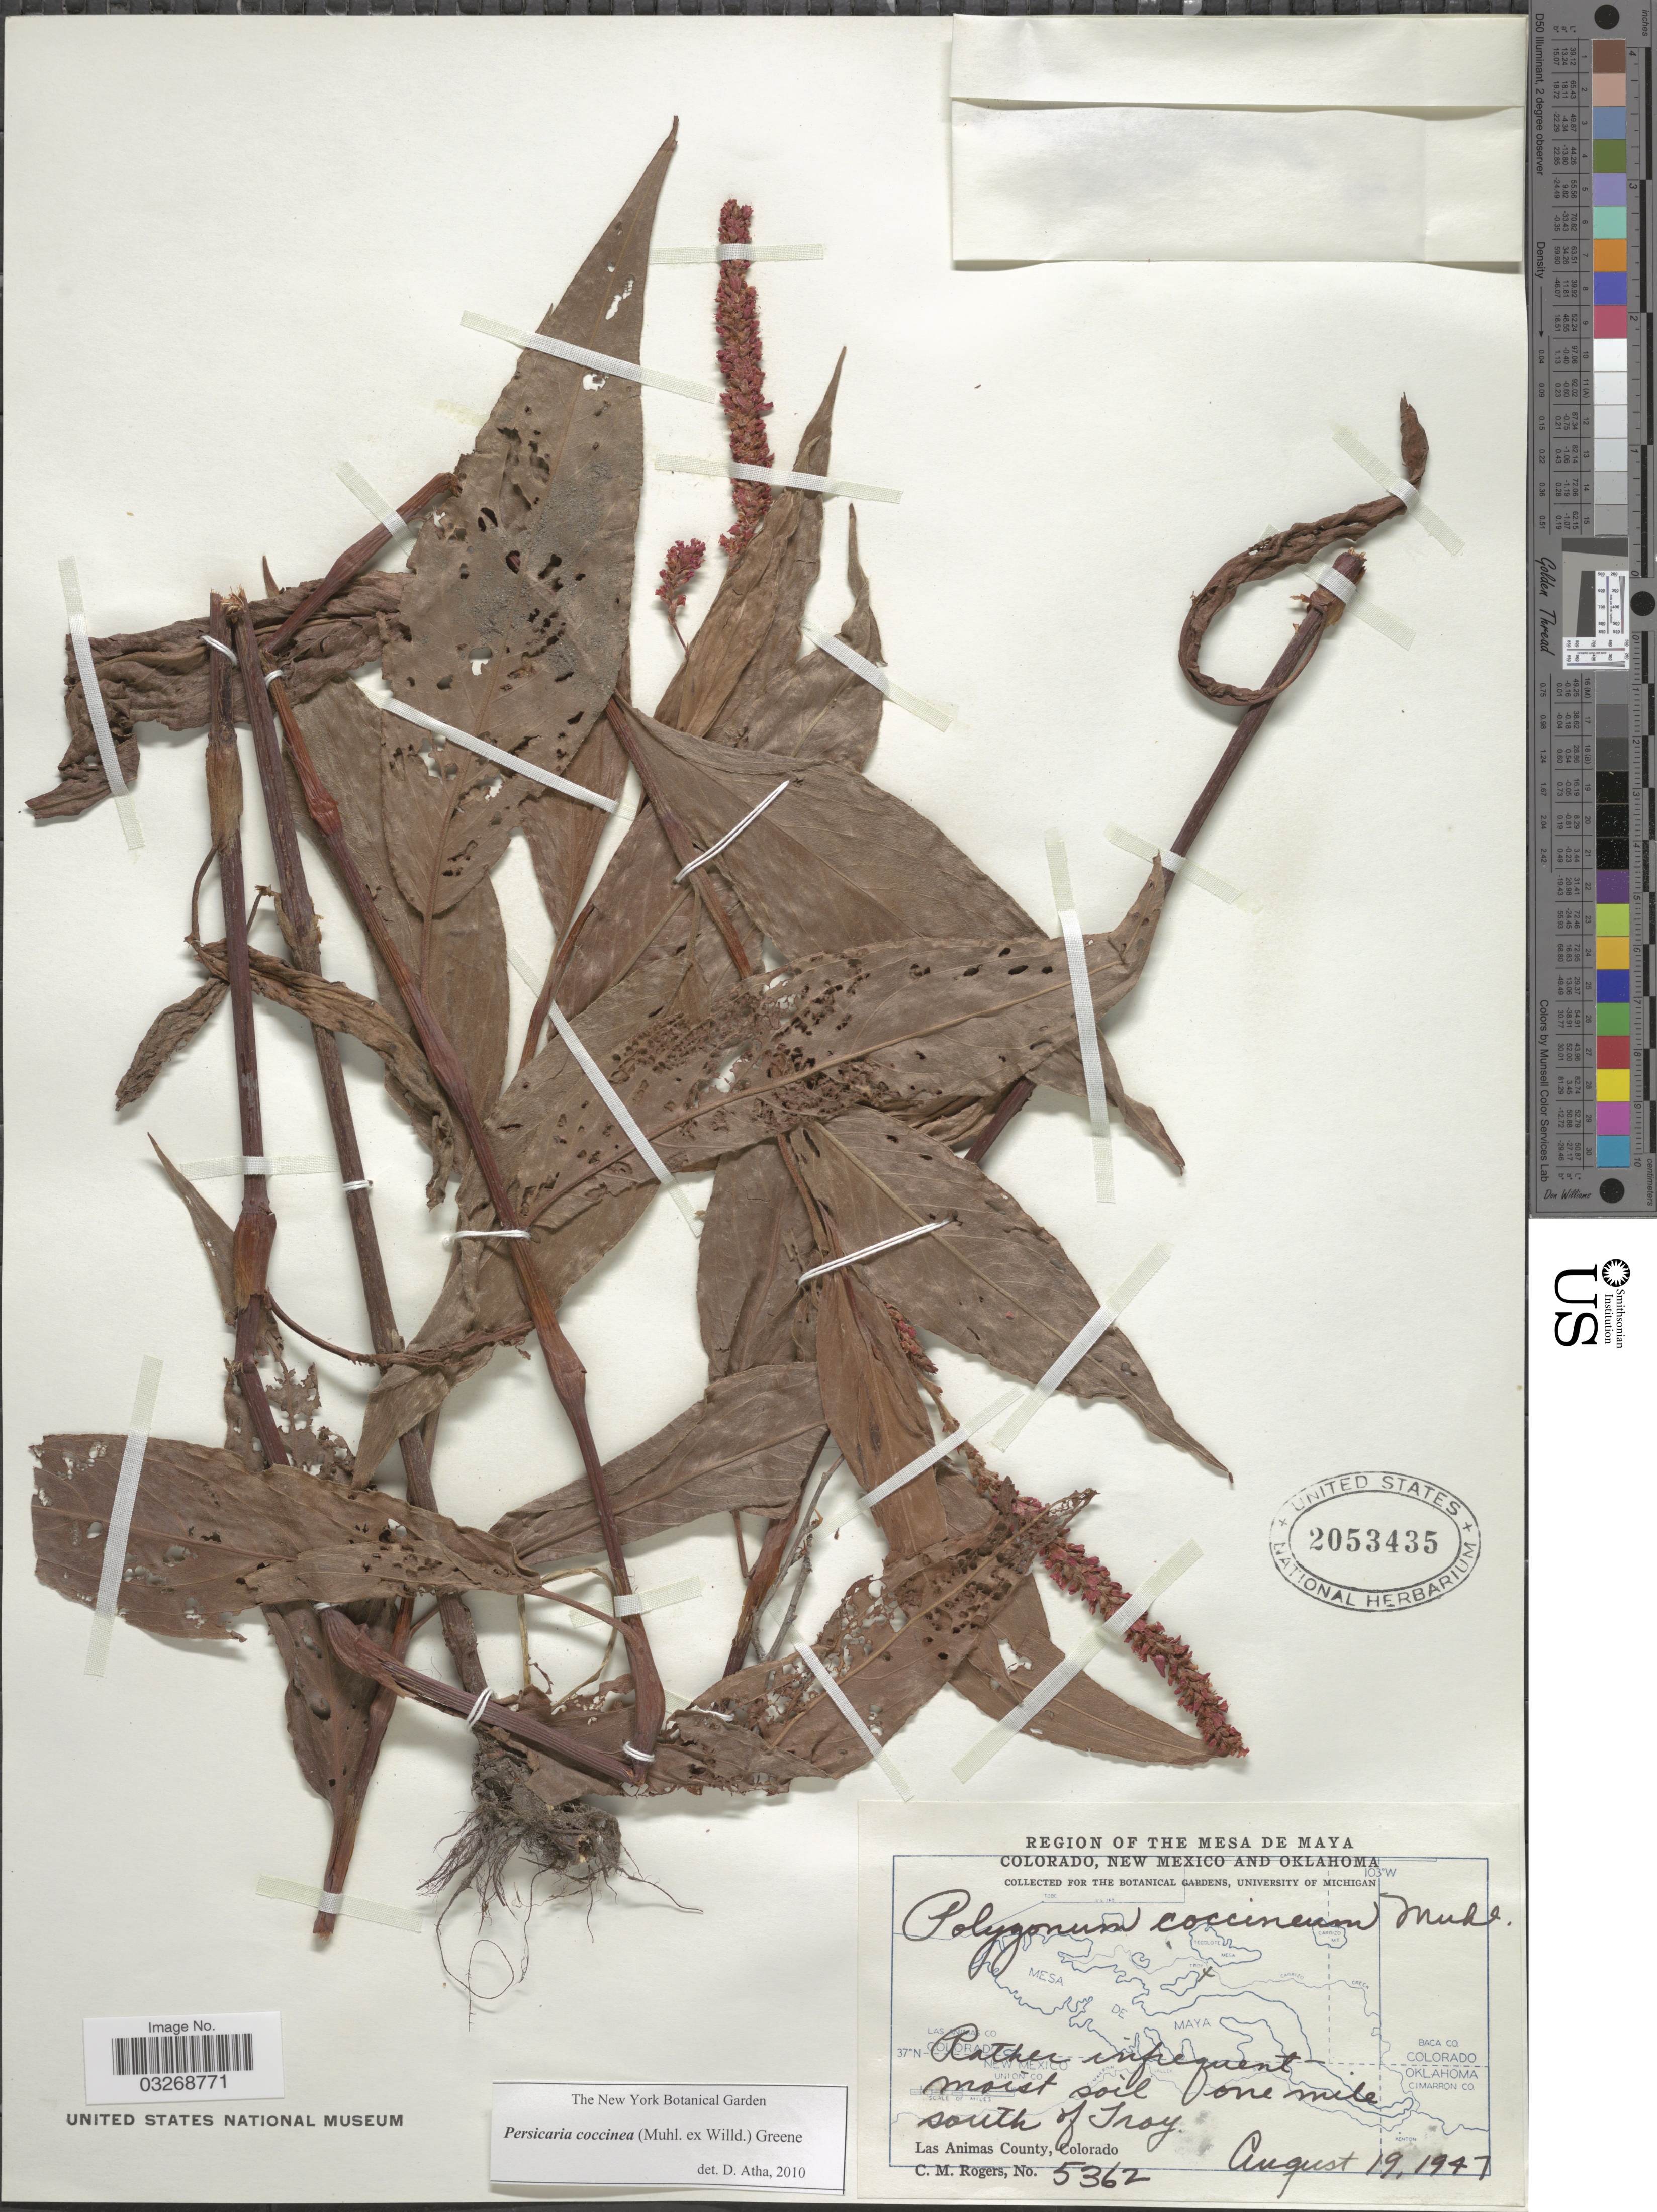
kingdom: Plantae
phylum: Tracheophyta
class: Magnoliopsida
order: Caryophyllales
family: Polygonaceae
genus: Persicaria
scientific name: Persicaria coccinea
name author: (Muhl. ex Willd.) Greene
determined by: Atha, D. E.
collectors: C. M. Rogers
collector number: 5362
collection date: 1947-08-19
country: United States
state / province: Colorado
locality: Region of the Mesa de Maya. One mile south of Troy. Las Animas County.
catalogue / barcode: US 2053435